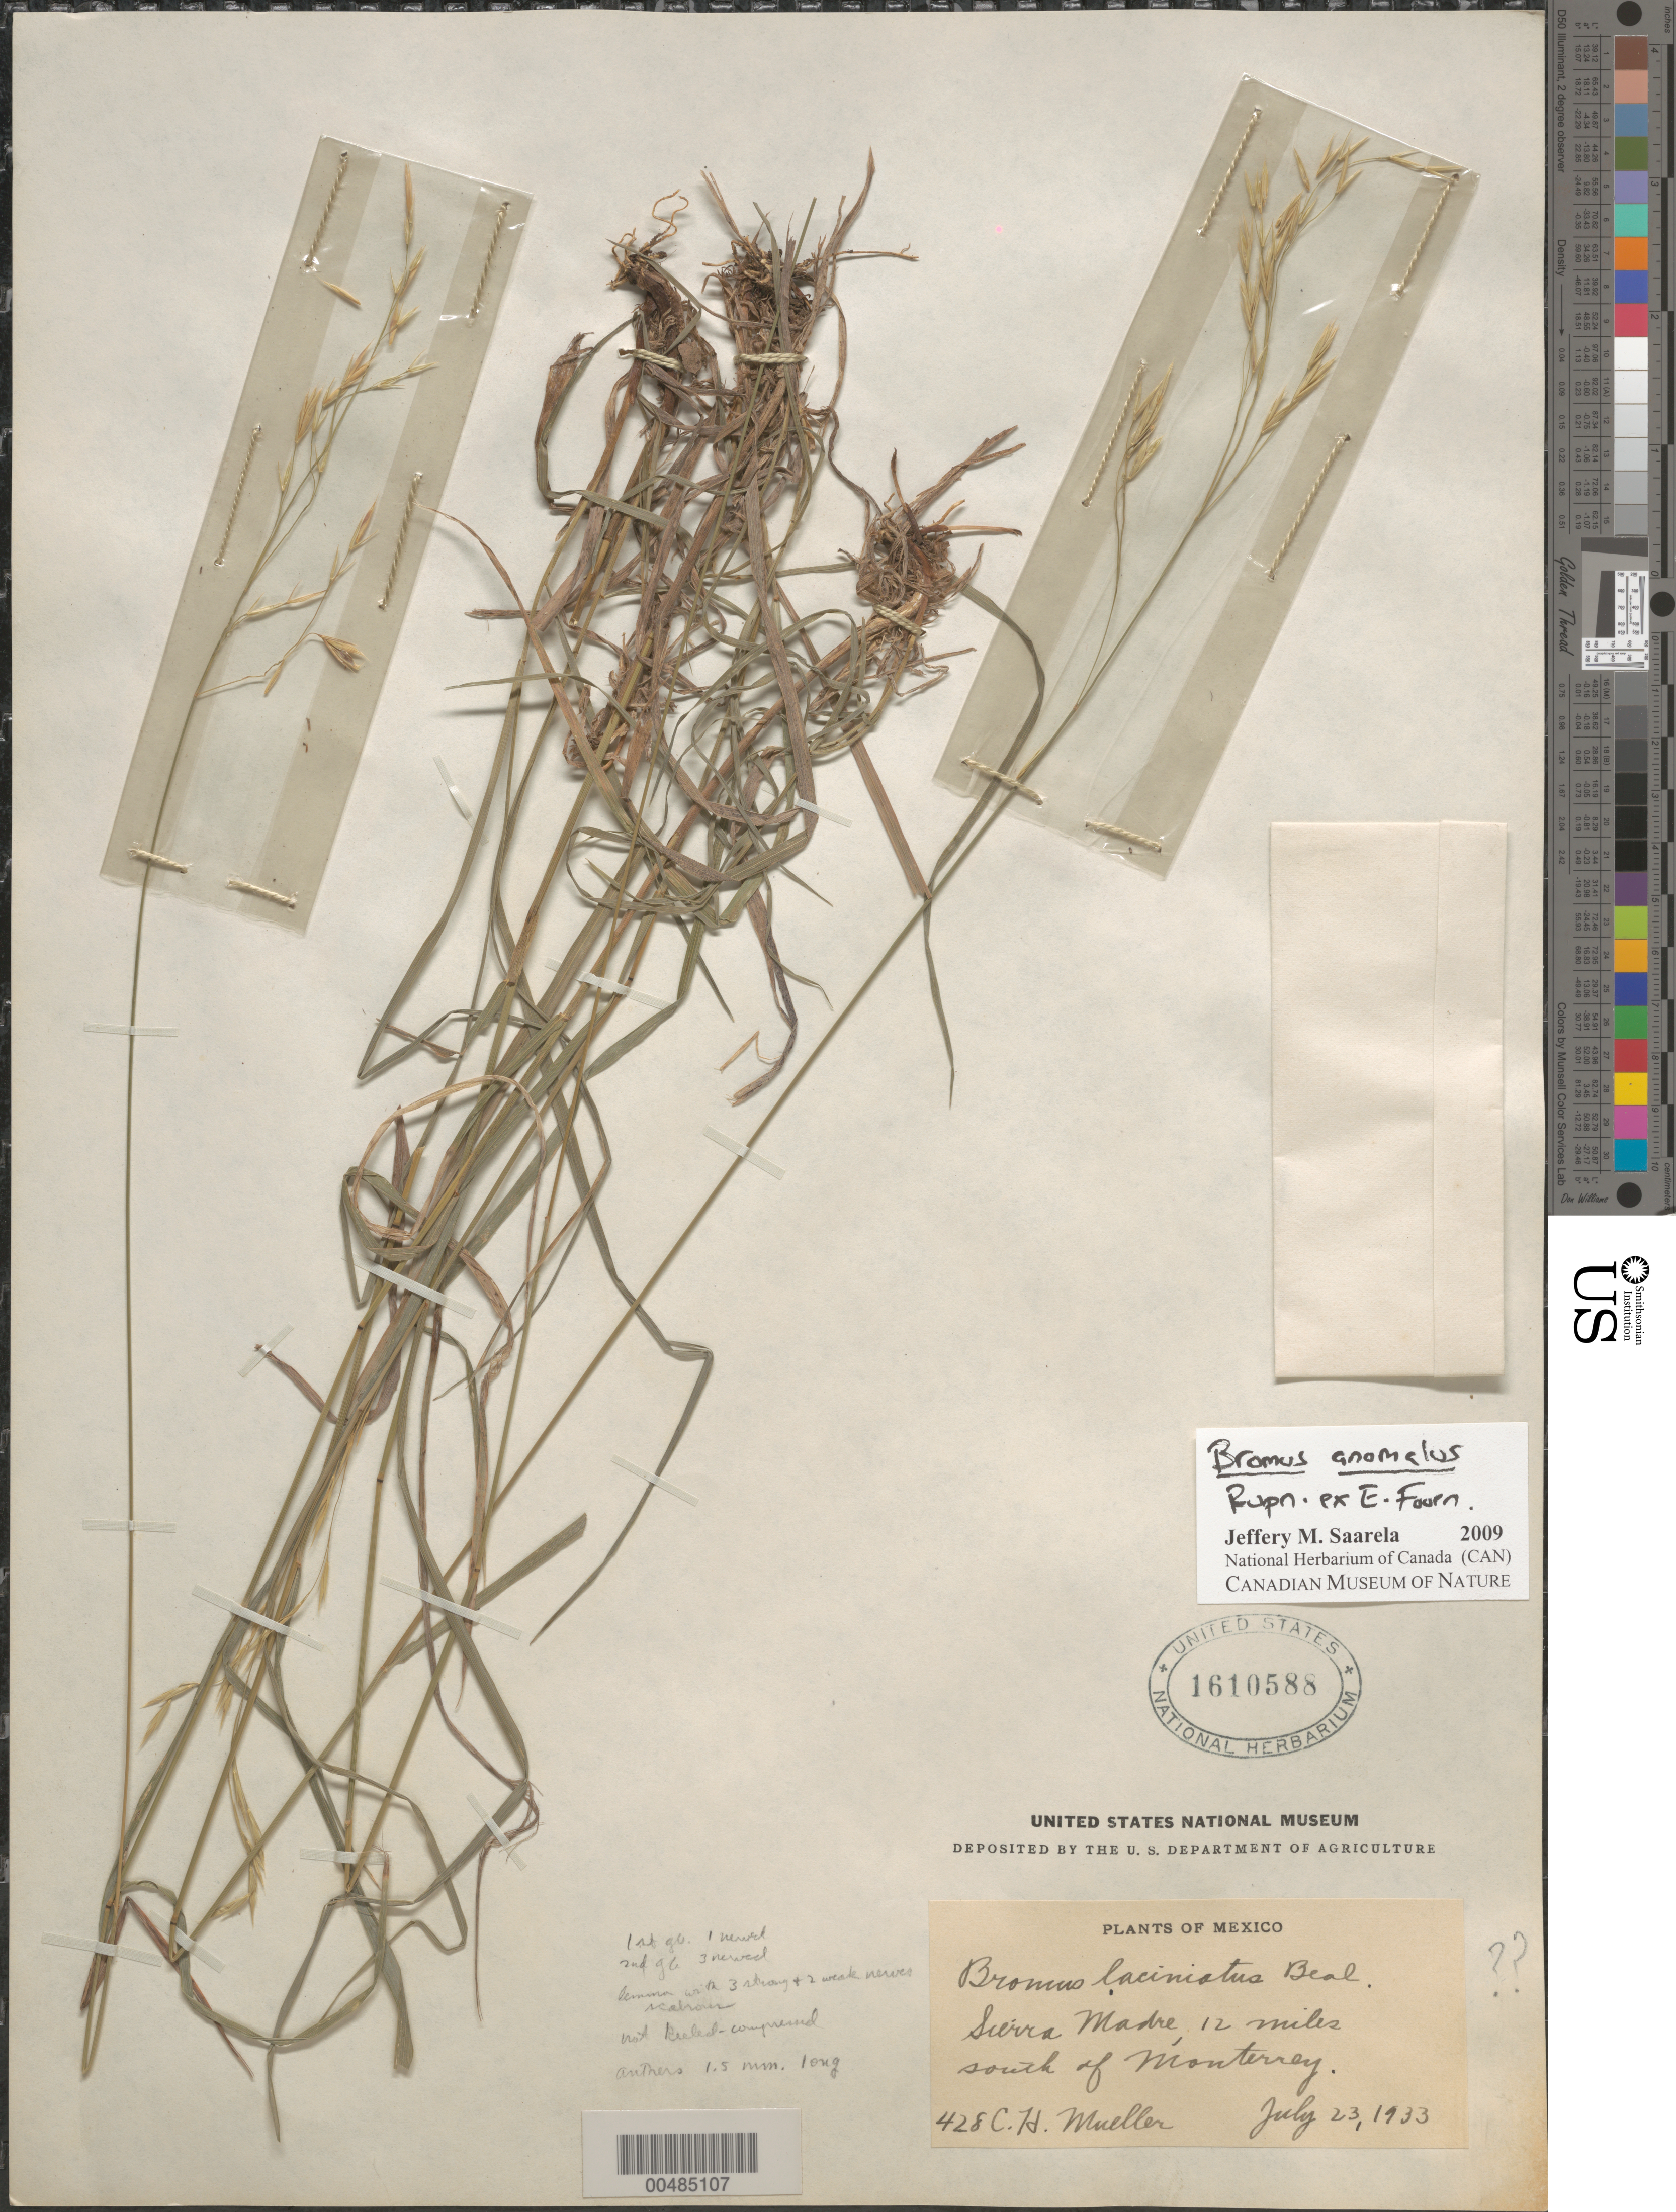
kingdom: Plantae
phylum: Tracheophyta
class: Liliopsida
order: Poales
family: Poaceae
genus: Bromus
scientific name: Bromus anomalus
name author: Rupr. ex E. Fourn.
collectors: C. H. Muller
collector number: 428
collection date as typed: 23 Jul 1933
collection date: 1933-07-23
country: Mexico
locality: Sierra Madre, 12 mi S of Monterrey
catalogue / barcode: US 1610588